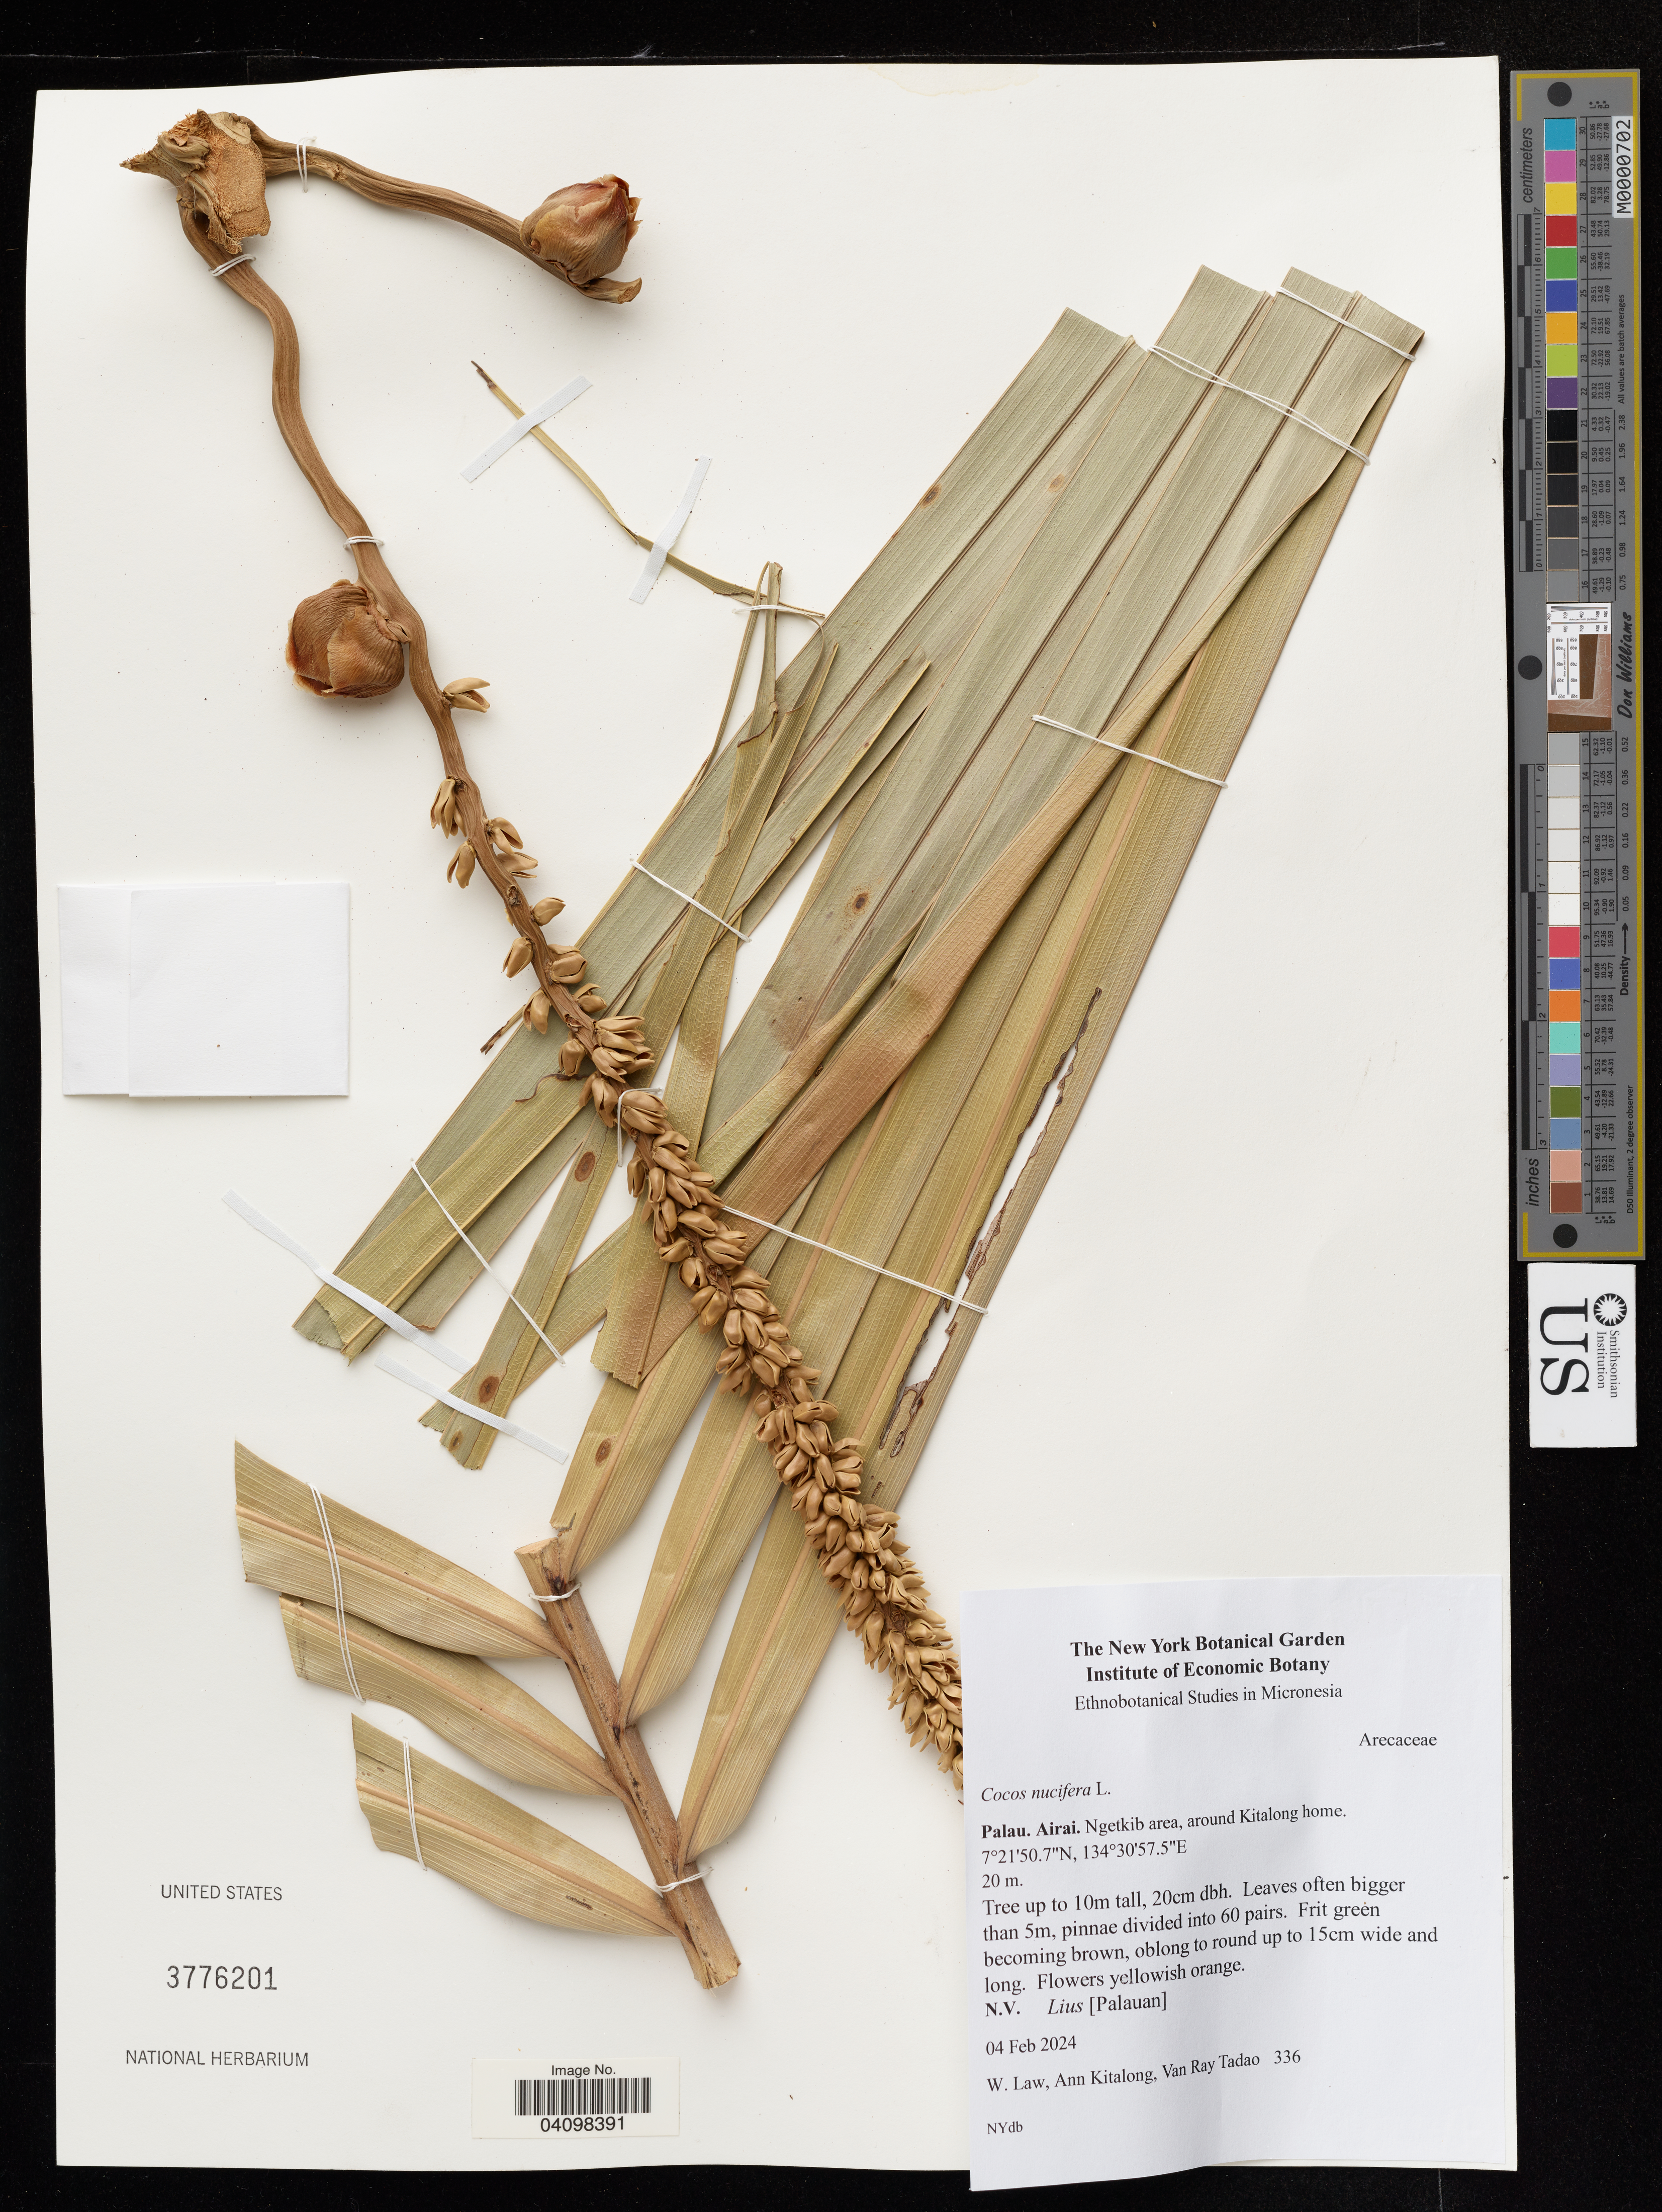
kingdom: Plantae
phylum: Tracheophyta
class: Liliopsida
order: Arecales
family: Arecaceae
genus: Cocos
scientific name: Cocos nucifera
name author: L.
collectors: W. Law, A. Kitalong & V. Tadao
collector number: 336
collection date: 2024-02-04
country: Belau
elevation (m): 20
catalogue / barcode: US 3776201